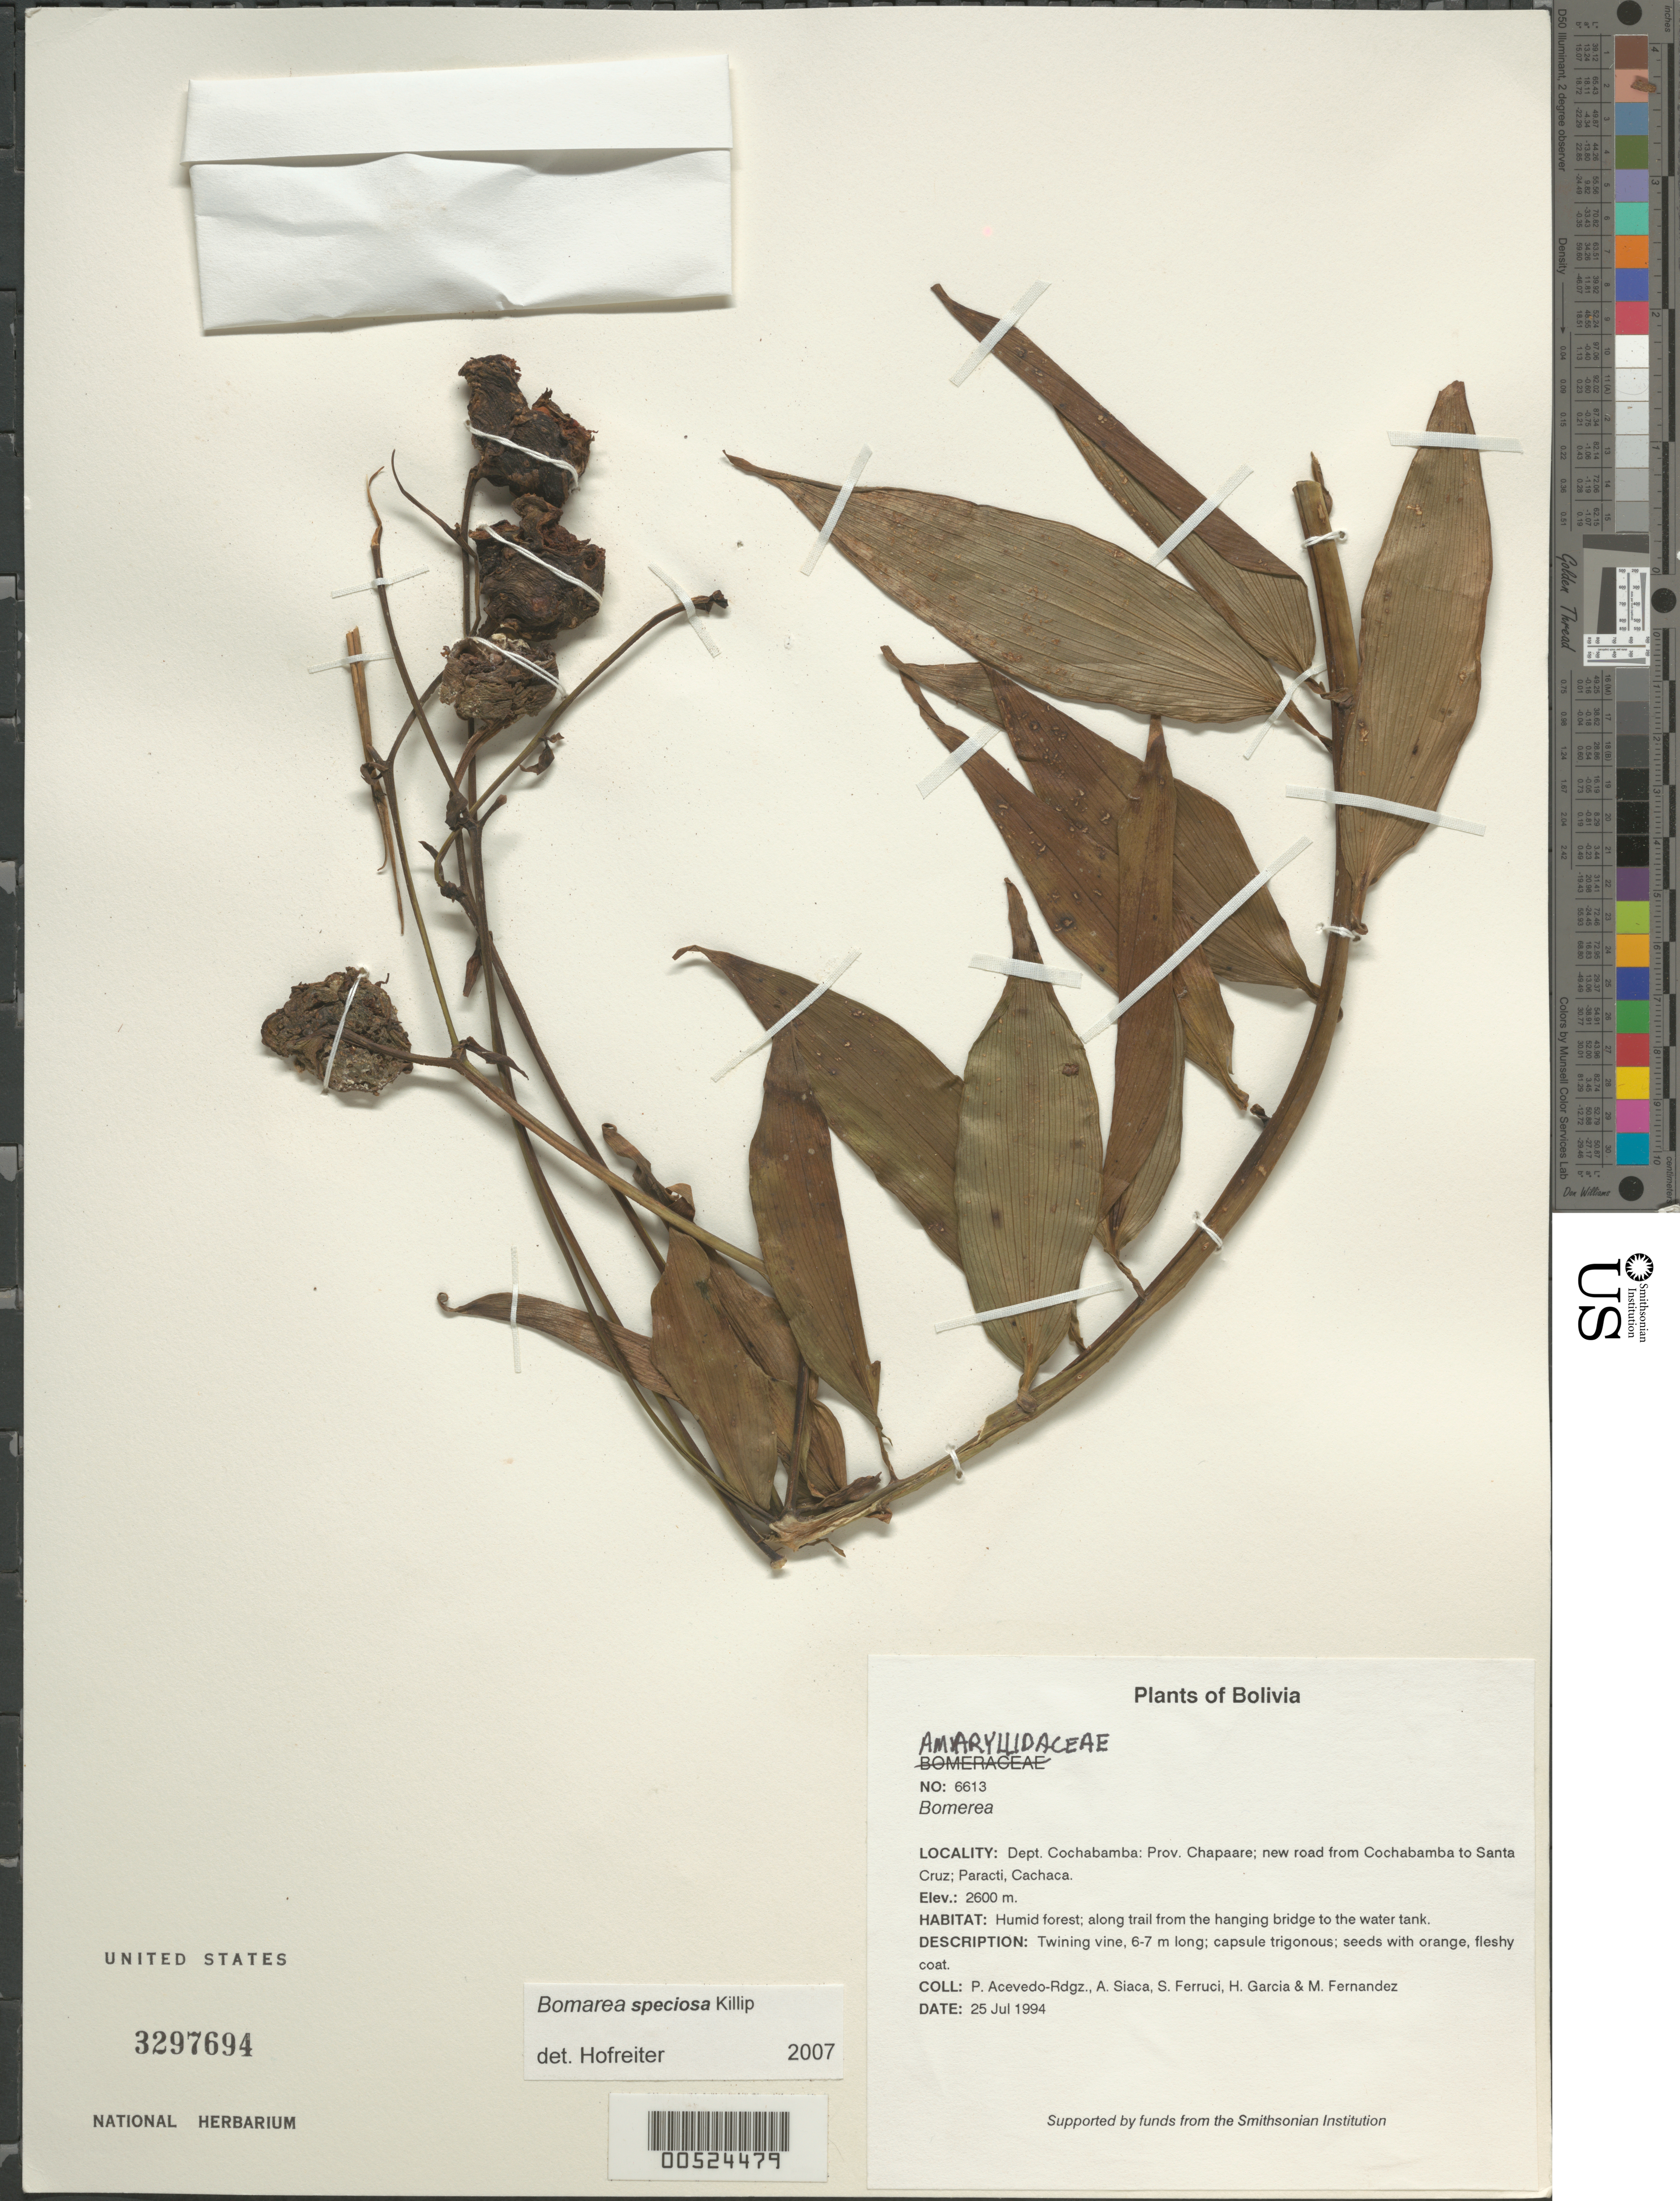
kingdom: Plantae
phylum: Tracheophyta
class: Liliopsida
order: Liliales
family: Alstroemeriaceae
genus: Bomarea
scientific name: Bomarea speciosa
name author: Killip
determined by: Hofreiter, A.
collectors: P. Acevedo-Rodr., A. Siaca, S. Ferrucci, H. Garcia & M. Fernández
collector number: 6613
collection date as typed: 25 Jul 1994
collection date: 1994-07-25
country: Bolivia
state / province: Cochabamba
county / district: Chapaare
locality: Depart. Cochabamba; Prov. Chapaare; new road from Cochabamba to Santa Cruz; Paracti, Cachaca.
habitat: Humid forest; along trail from the hanging bridge to the water tank.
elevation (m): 2600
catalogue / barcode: US 3297694